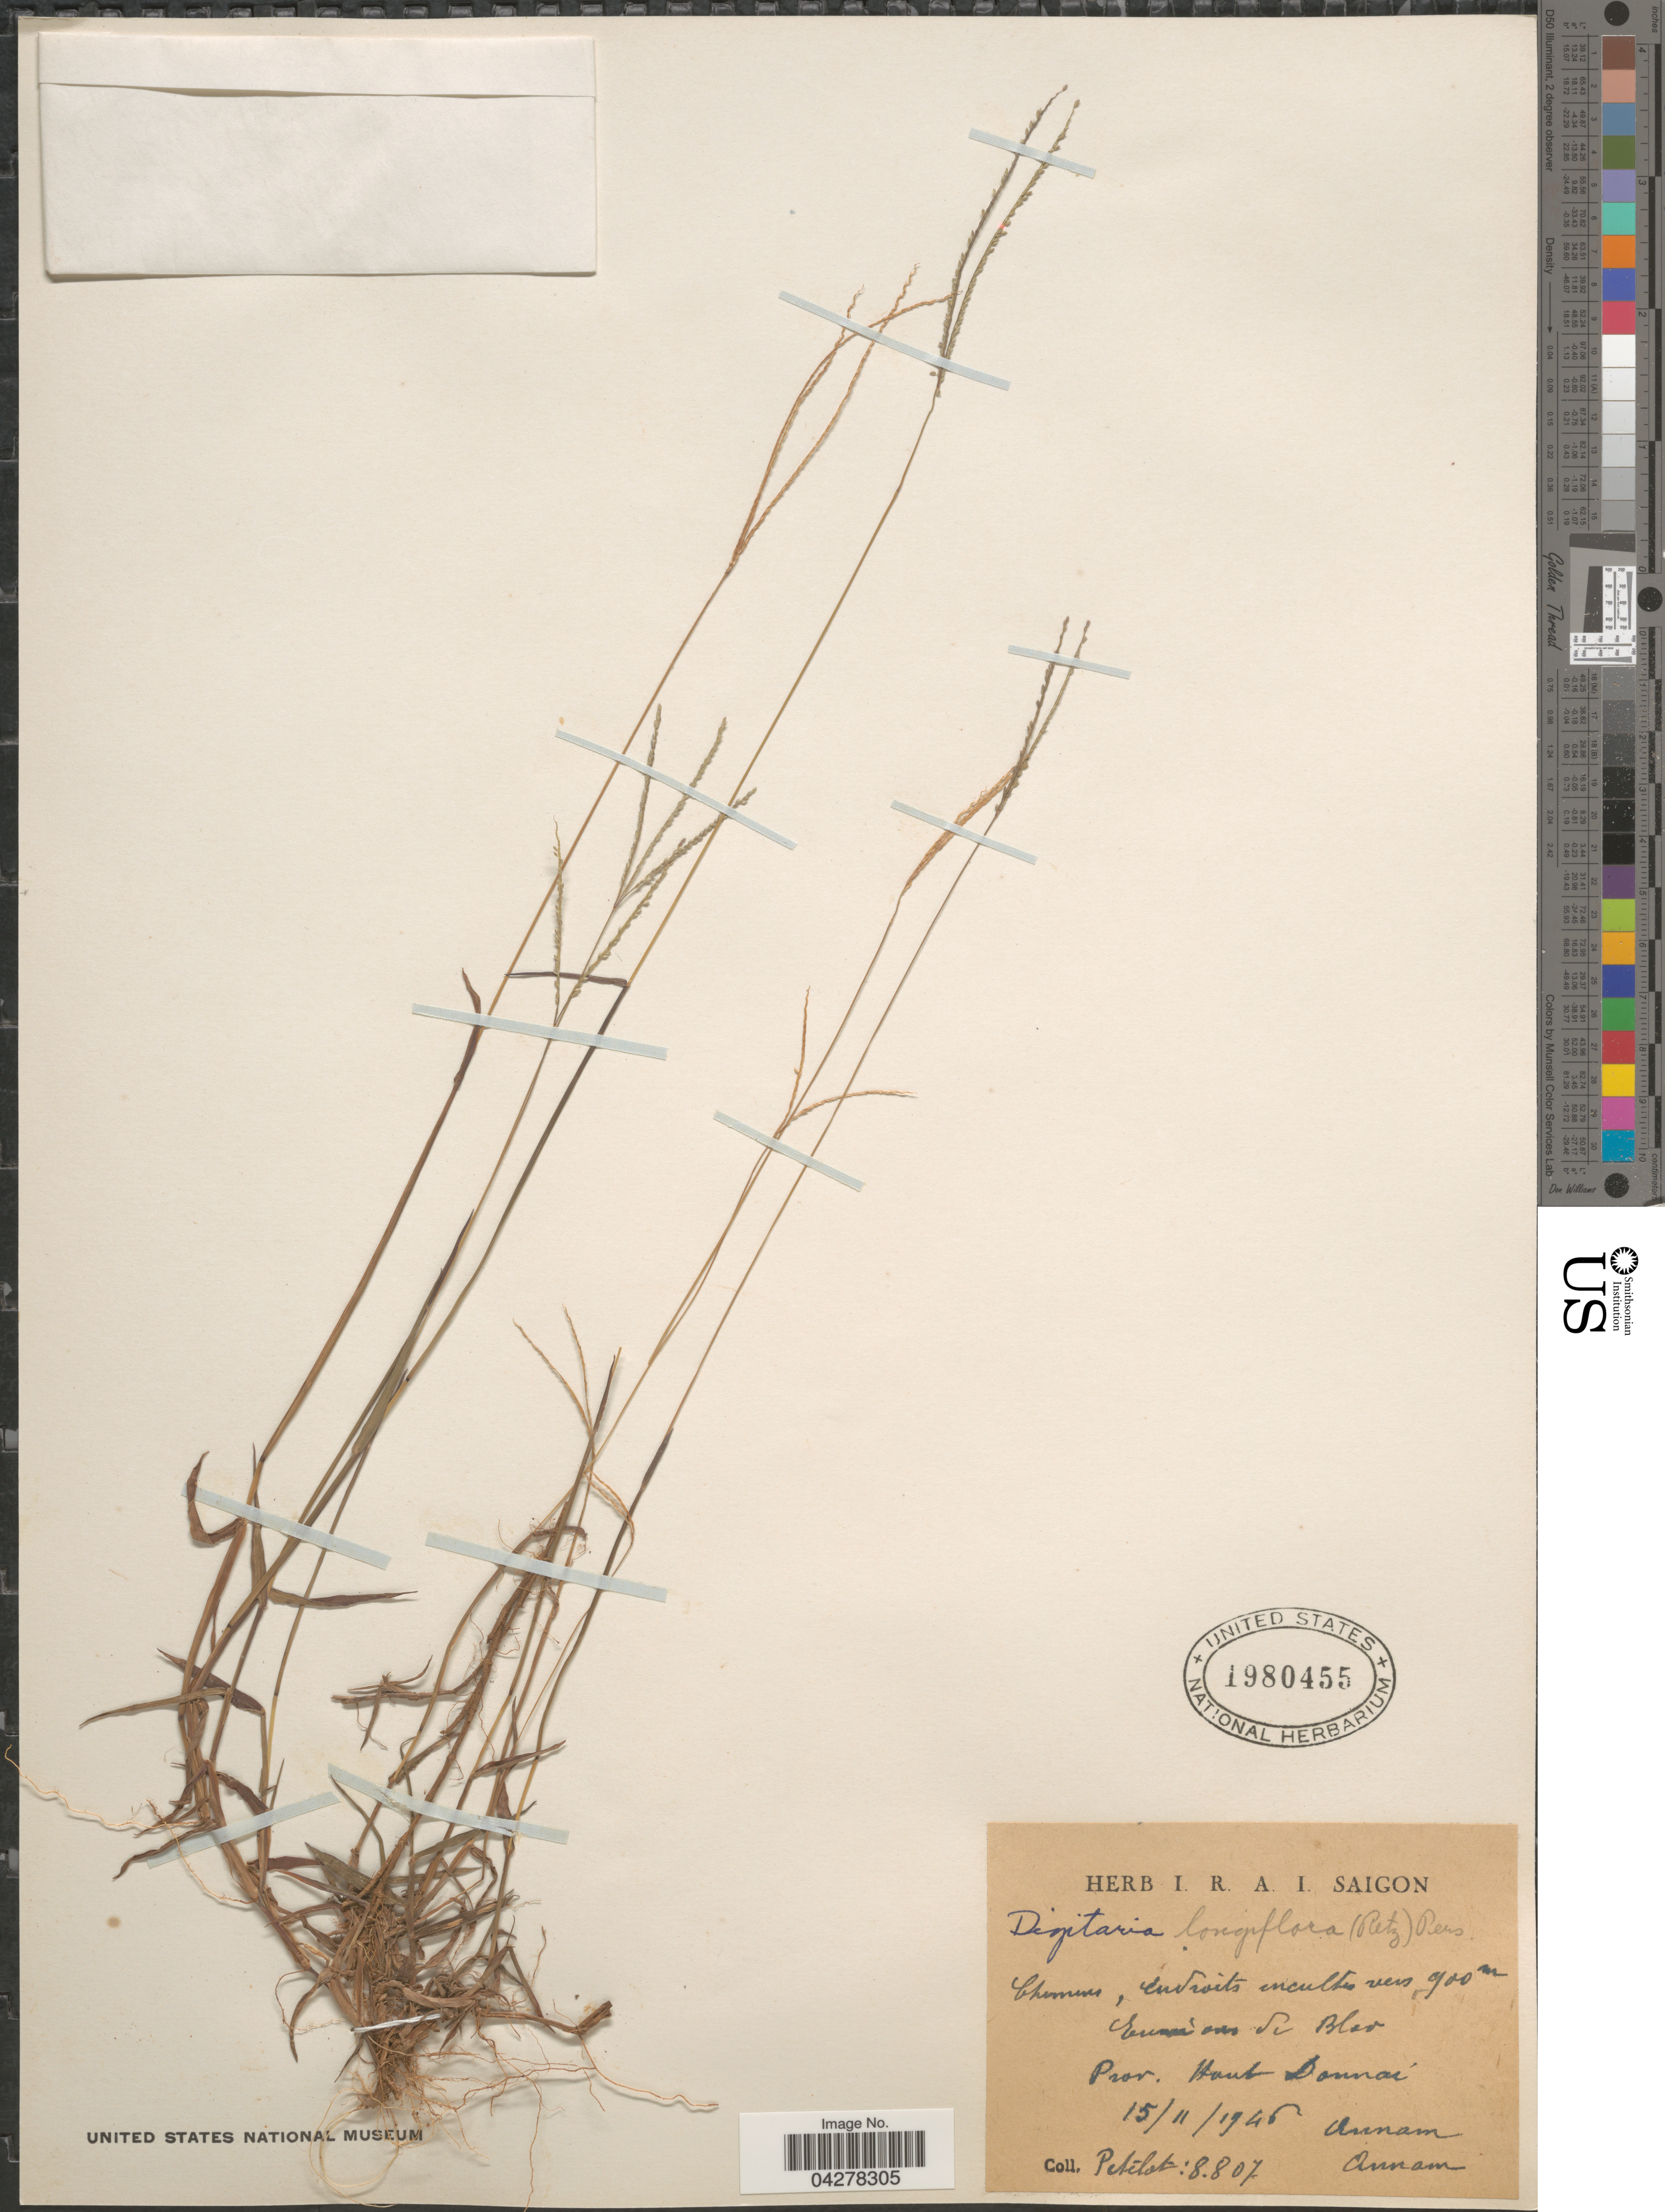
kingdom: Plantae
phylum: Tracheophyta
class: Liliopsida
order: Poales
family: Poaceae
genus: Digitaria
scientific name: Digitaria longiflora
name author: (Retz.) Pers.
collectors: Pételot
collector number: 8807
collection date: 1946-11-15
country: Vietnam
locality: Environs de Blao. Prov. Haut Donnai. Annam.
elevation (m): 900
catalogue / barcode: US 1980455